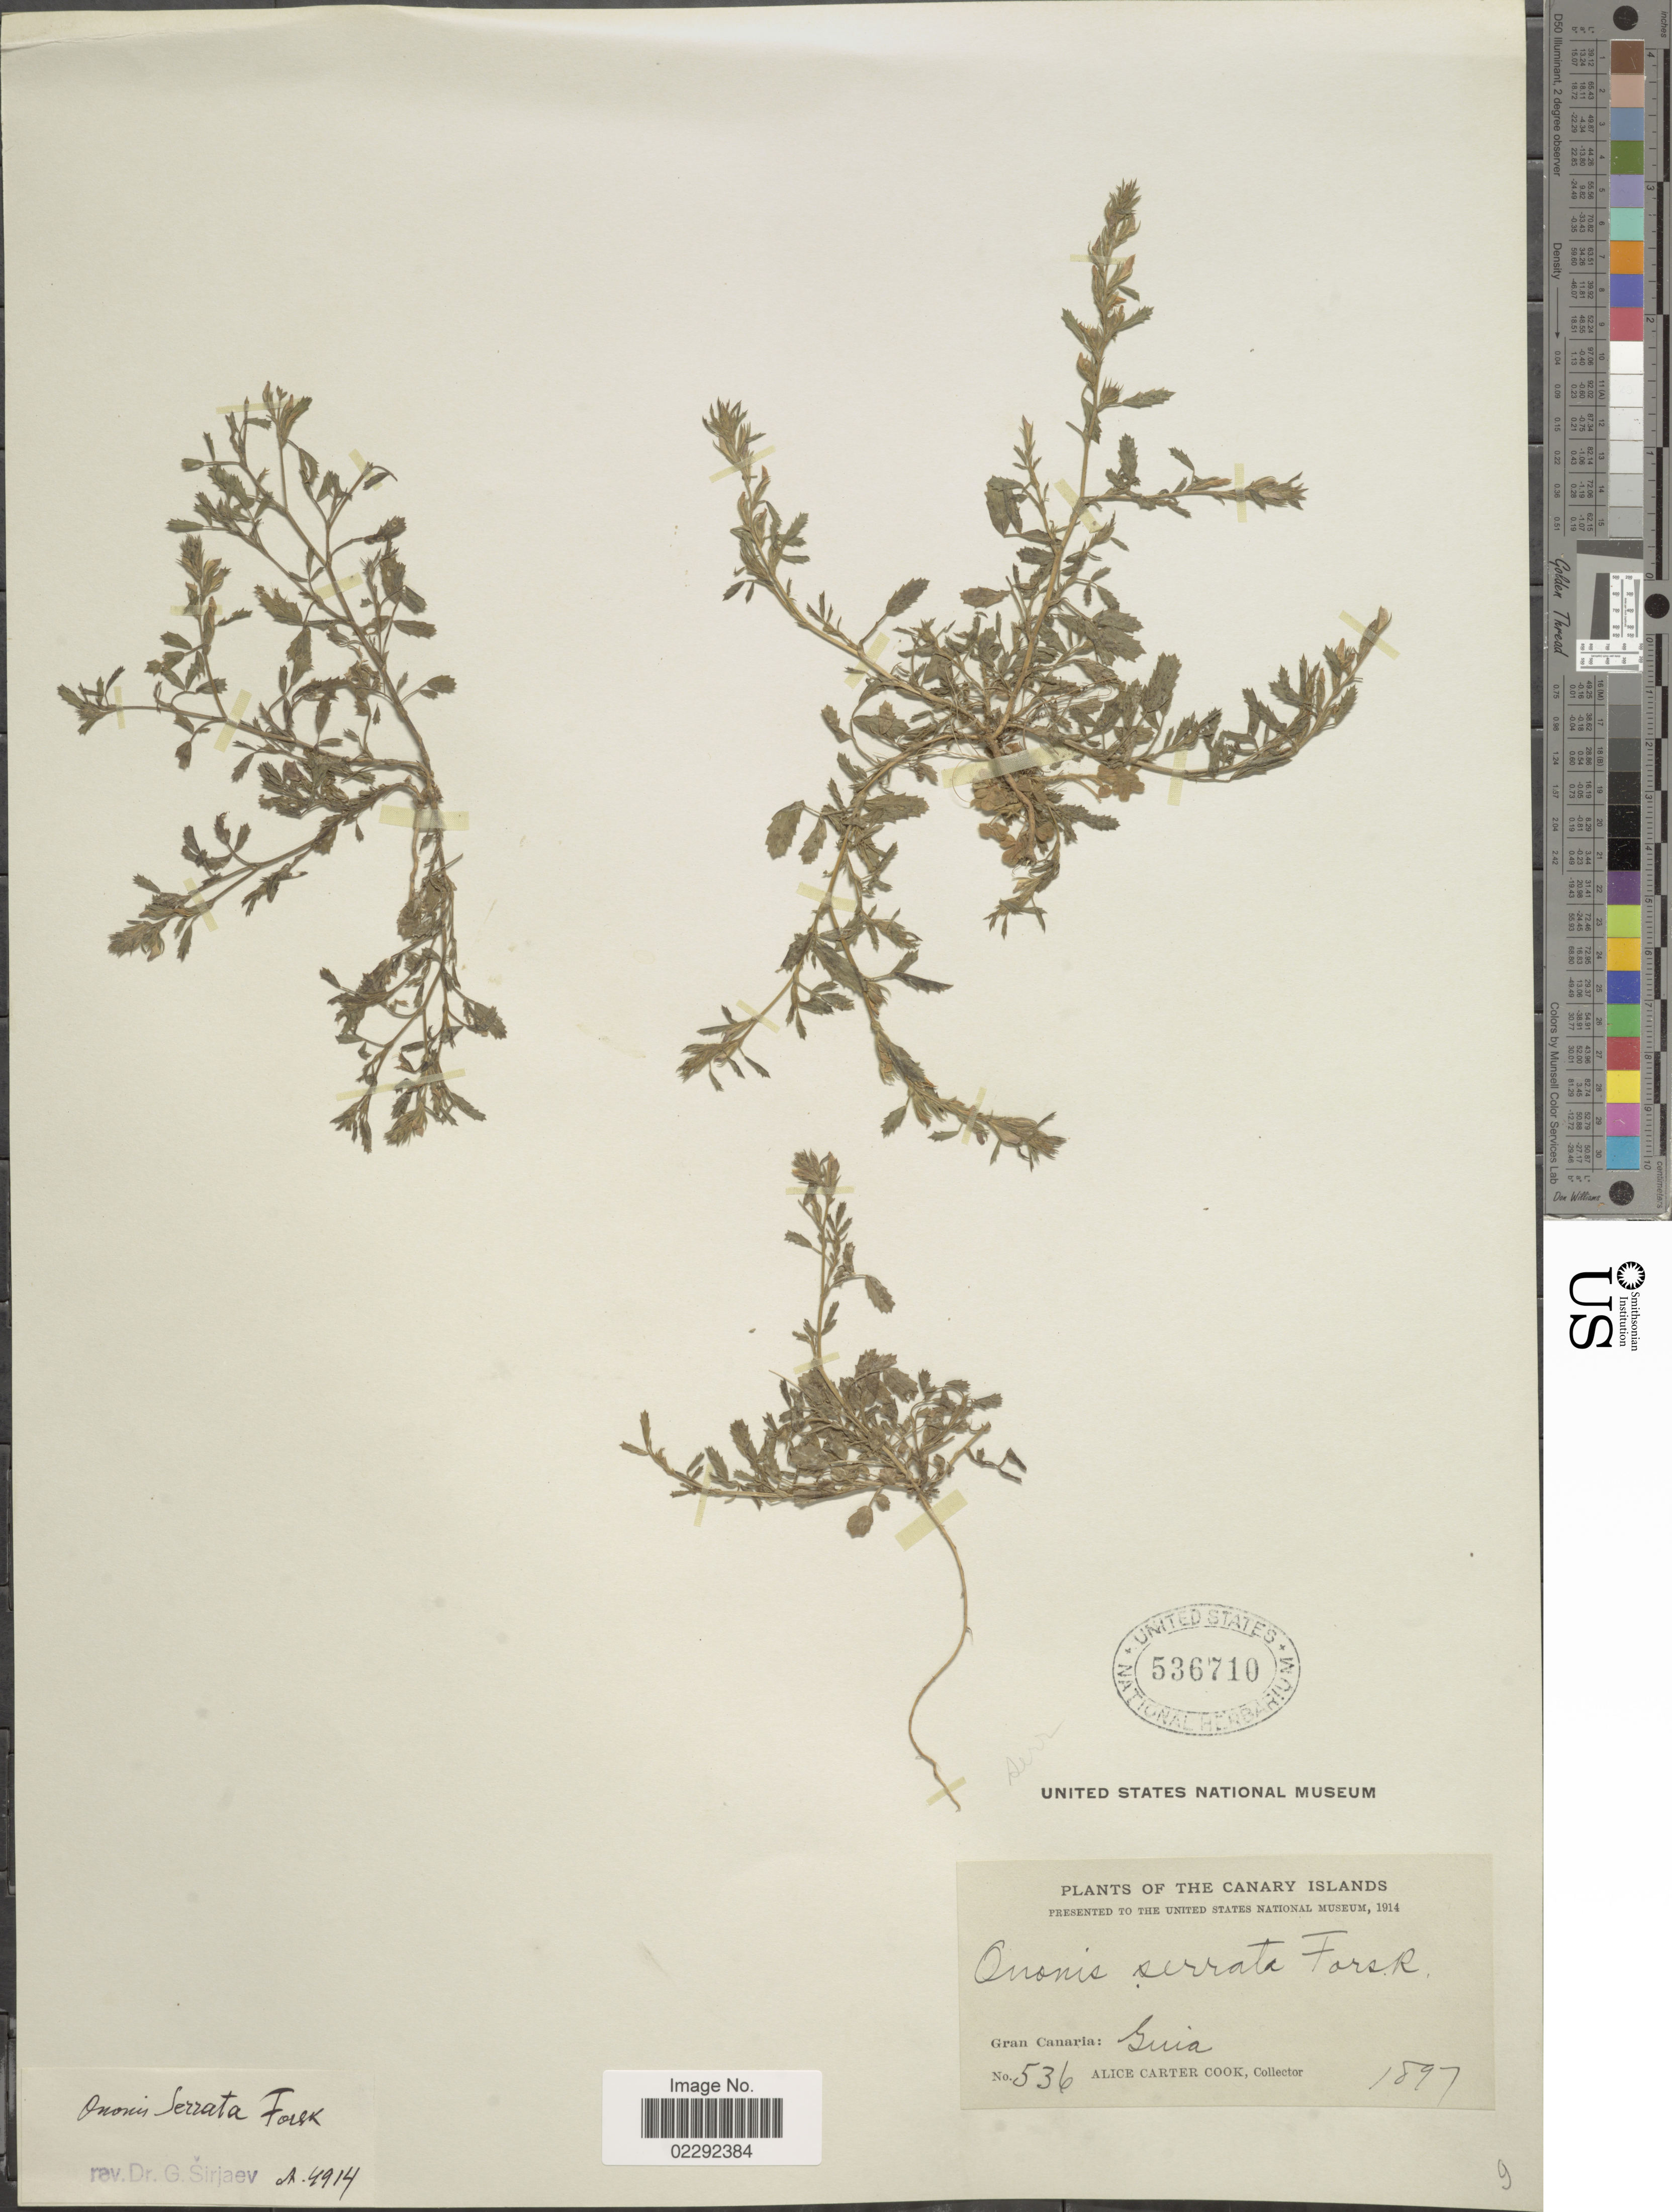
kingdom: Plantae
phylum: Tracheophyta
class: Magnoliopsida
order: Fabales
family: Fabaceae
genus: Ononis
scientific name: Ononis serrata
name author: Forssk.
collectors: Alice C. Cook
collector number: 536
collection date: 1897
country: Spain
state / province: Canarias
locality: Canary Islands. Gran Canaria: Guia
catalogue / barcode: US 536710